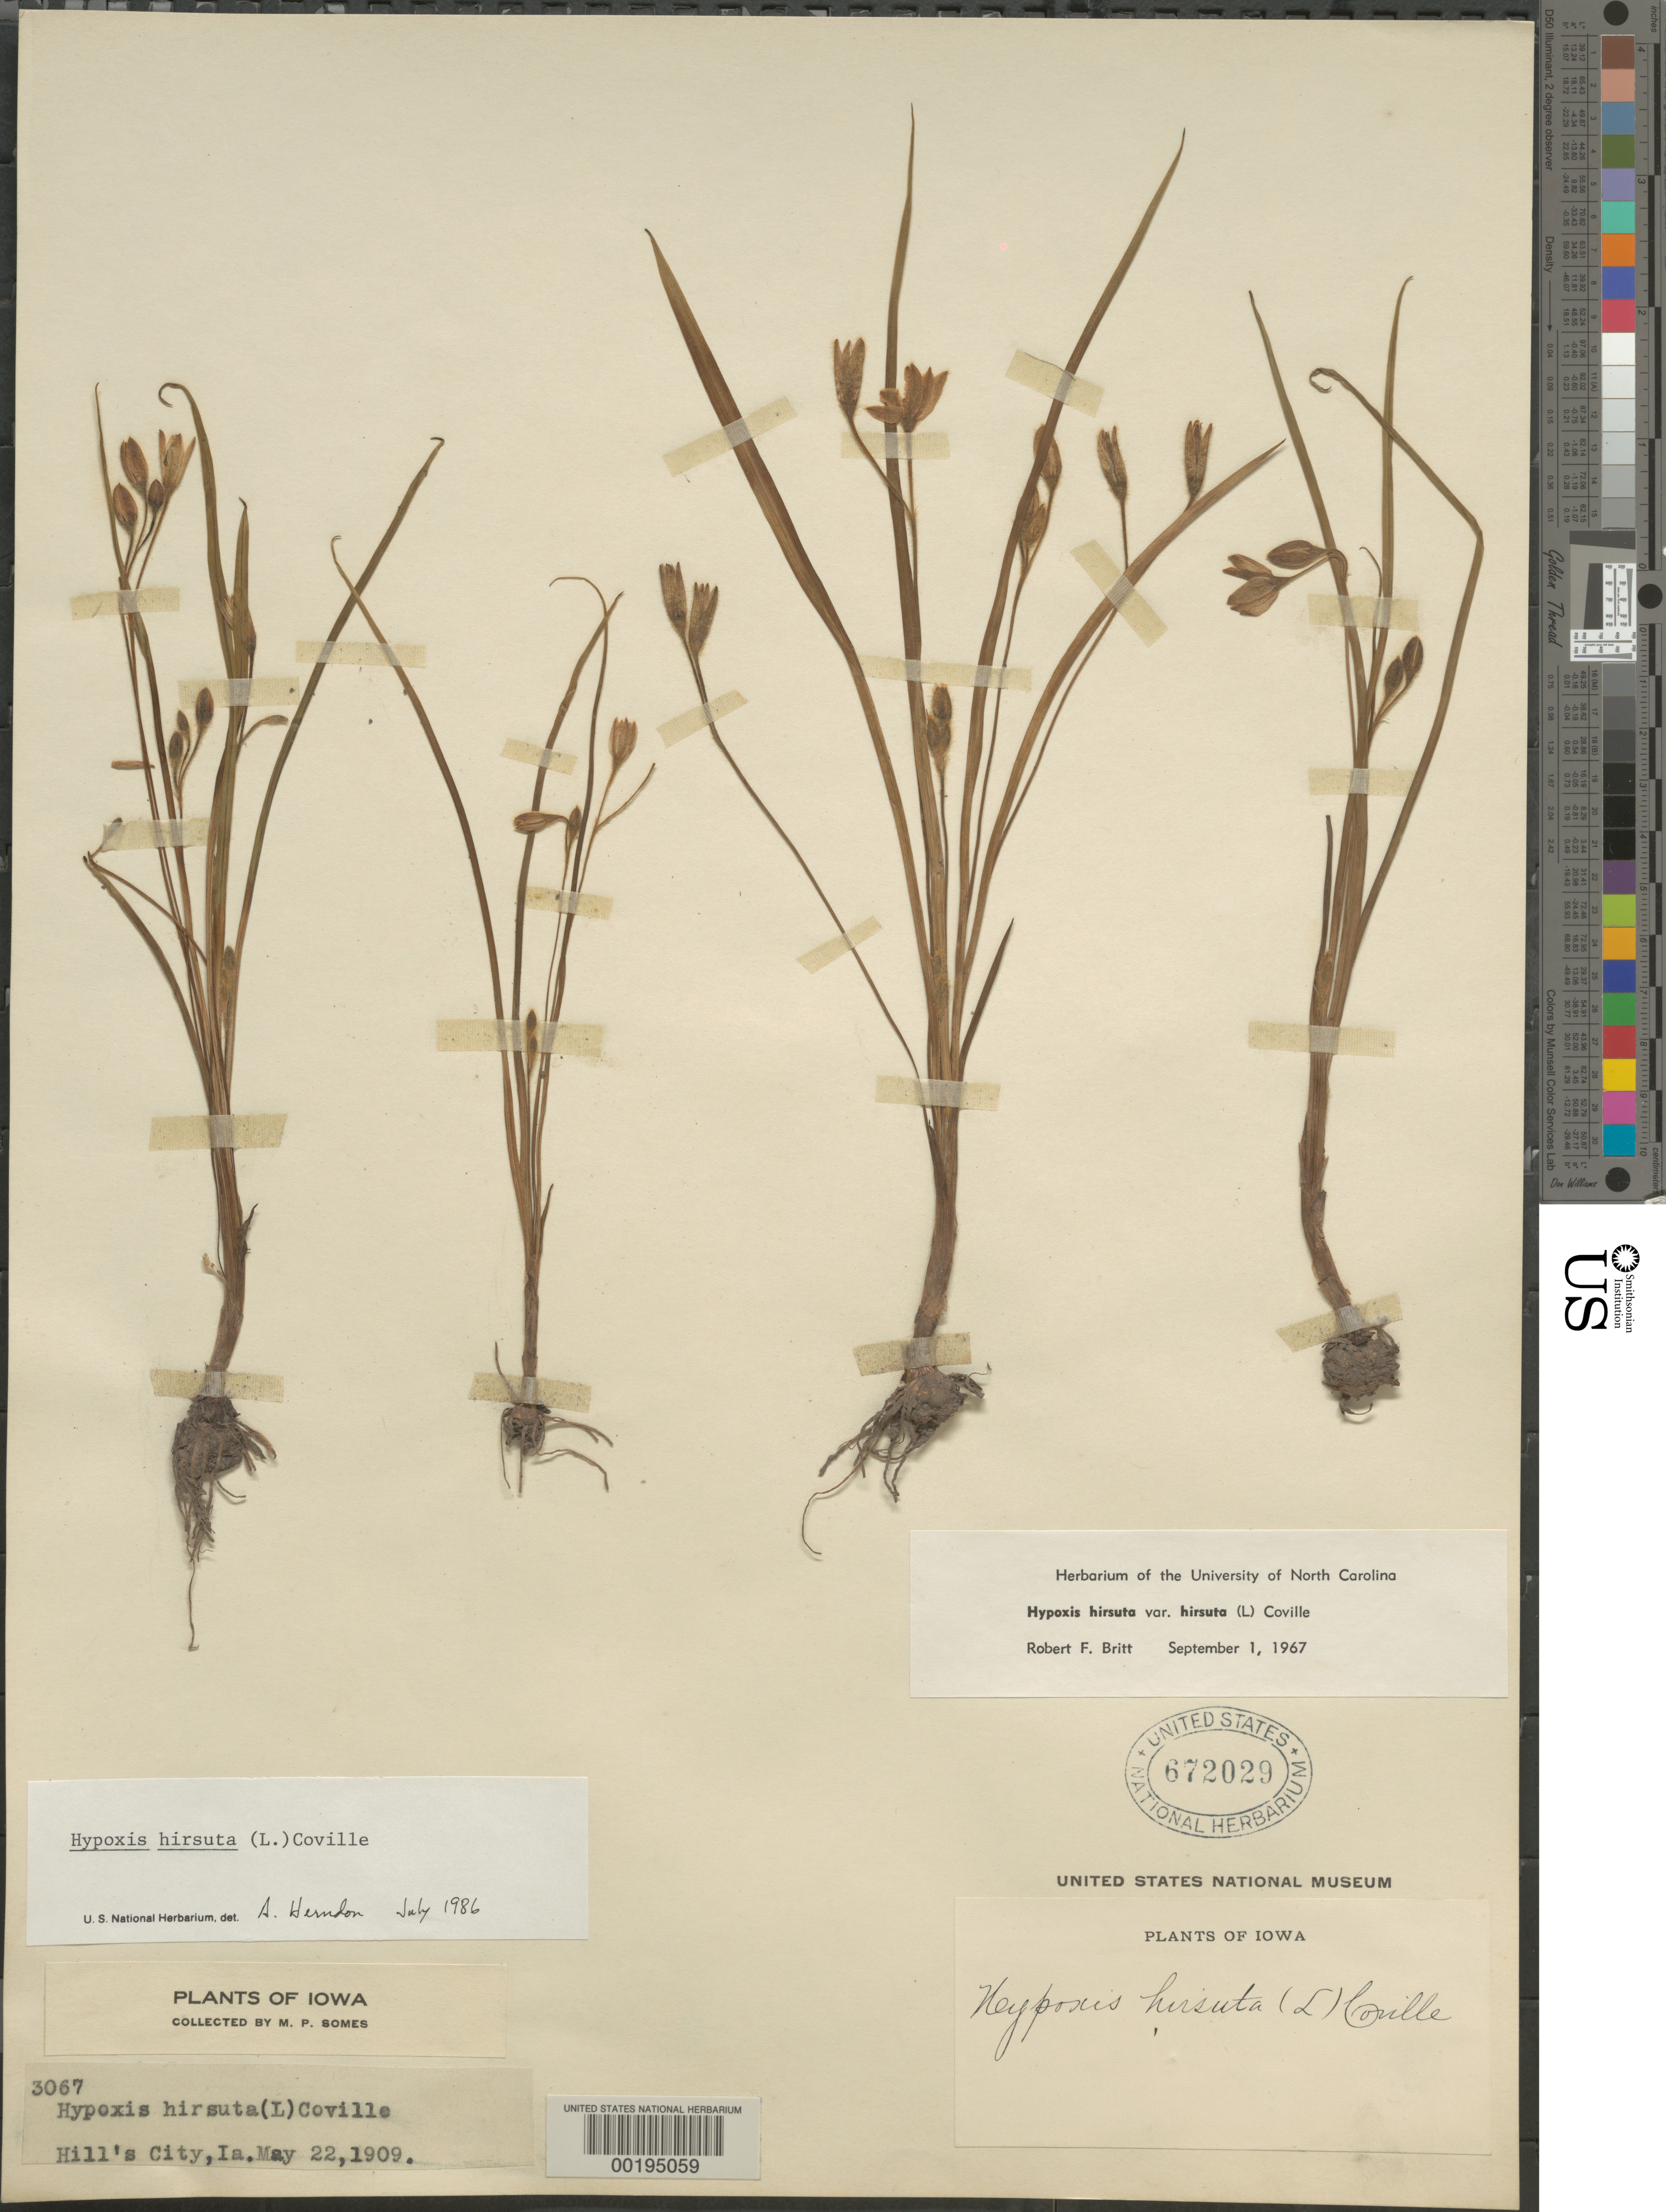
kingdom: Plantae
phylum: Tracheophyta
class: Liliopsida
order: Asparagales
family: Hypoxidaceae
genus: Hypoxis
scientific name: Hypoxis hirsuta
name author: (L.) Coville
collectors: M. Somes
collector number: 3067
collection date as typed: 22 May 1909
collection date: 1909-05-22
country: United States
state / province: Iowa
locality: Hill's city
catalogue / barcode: US 672029